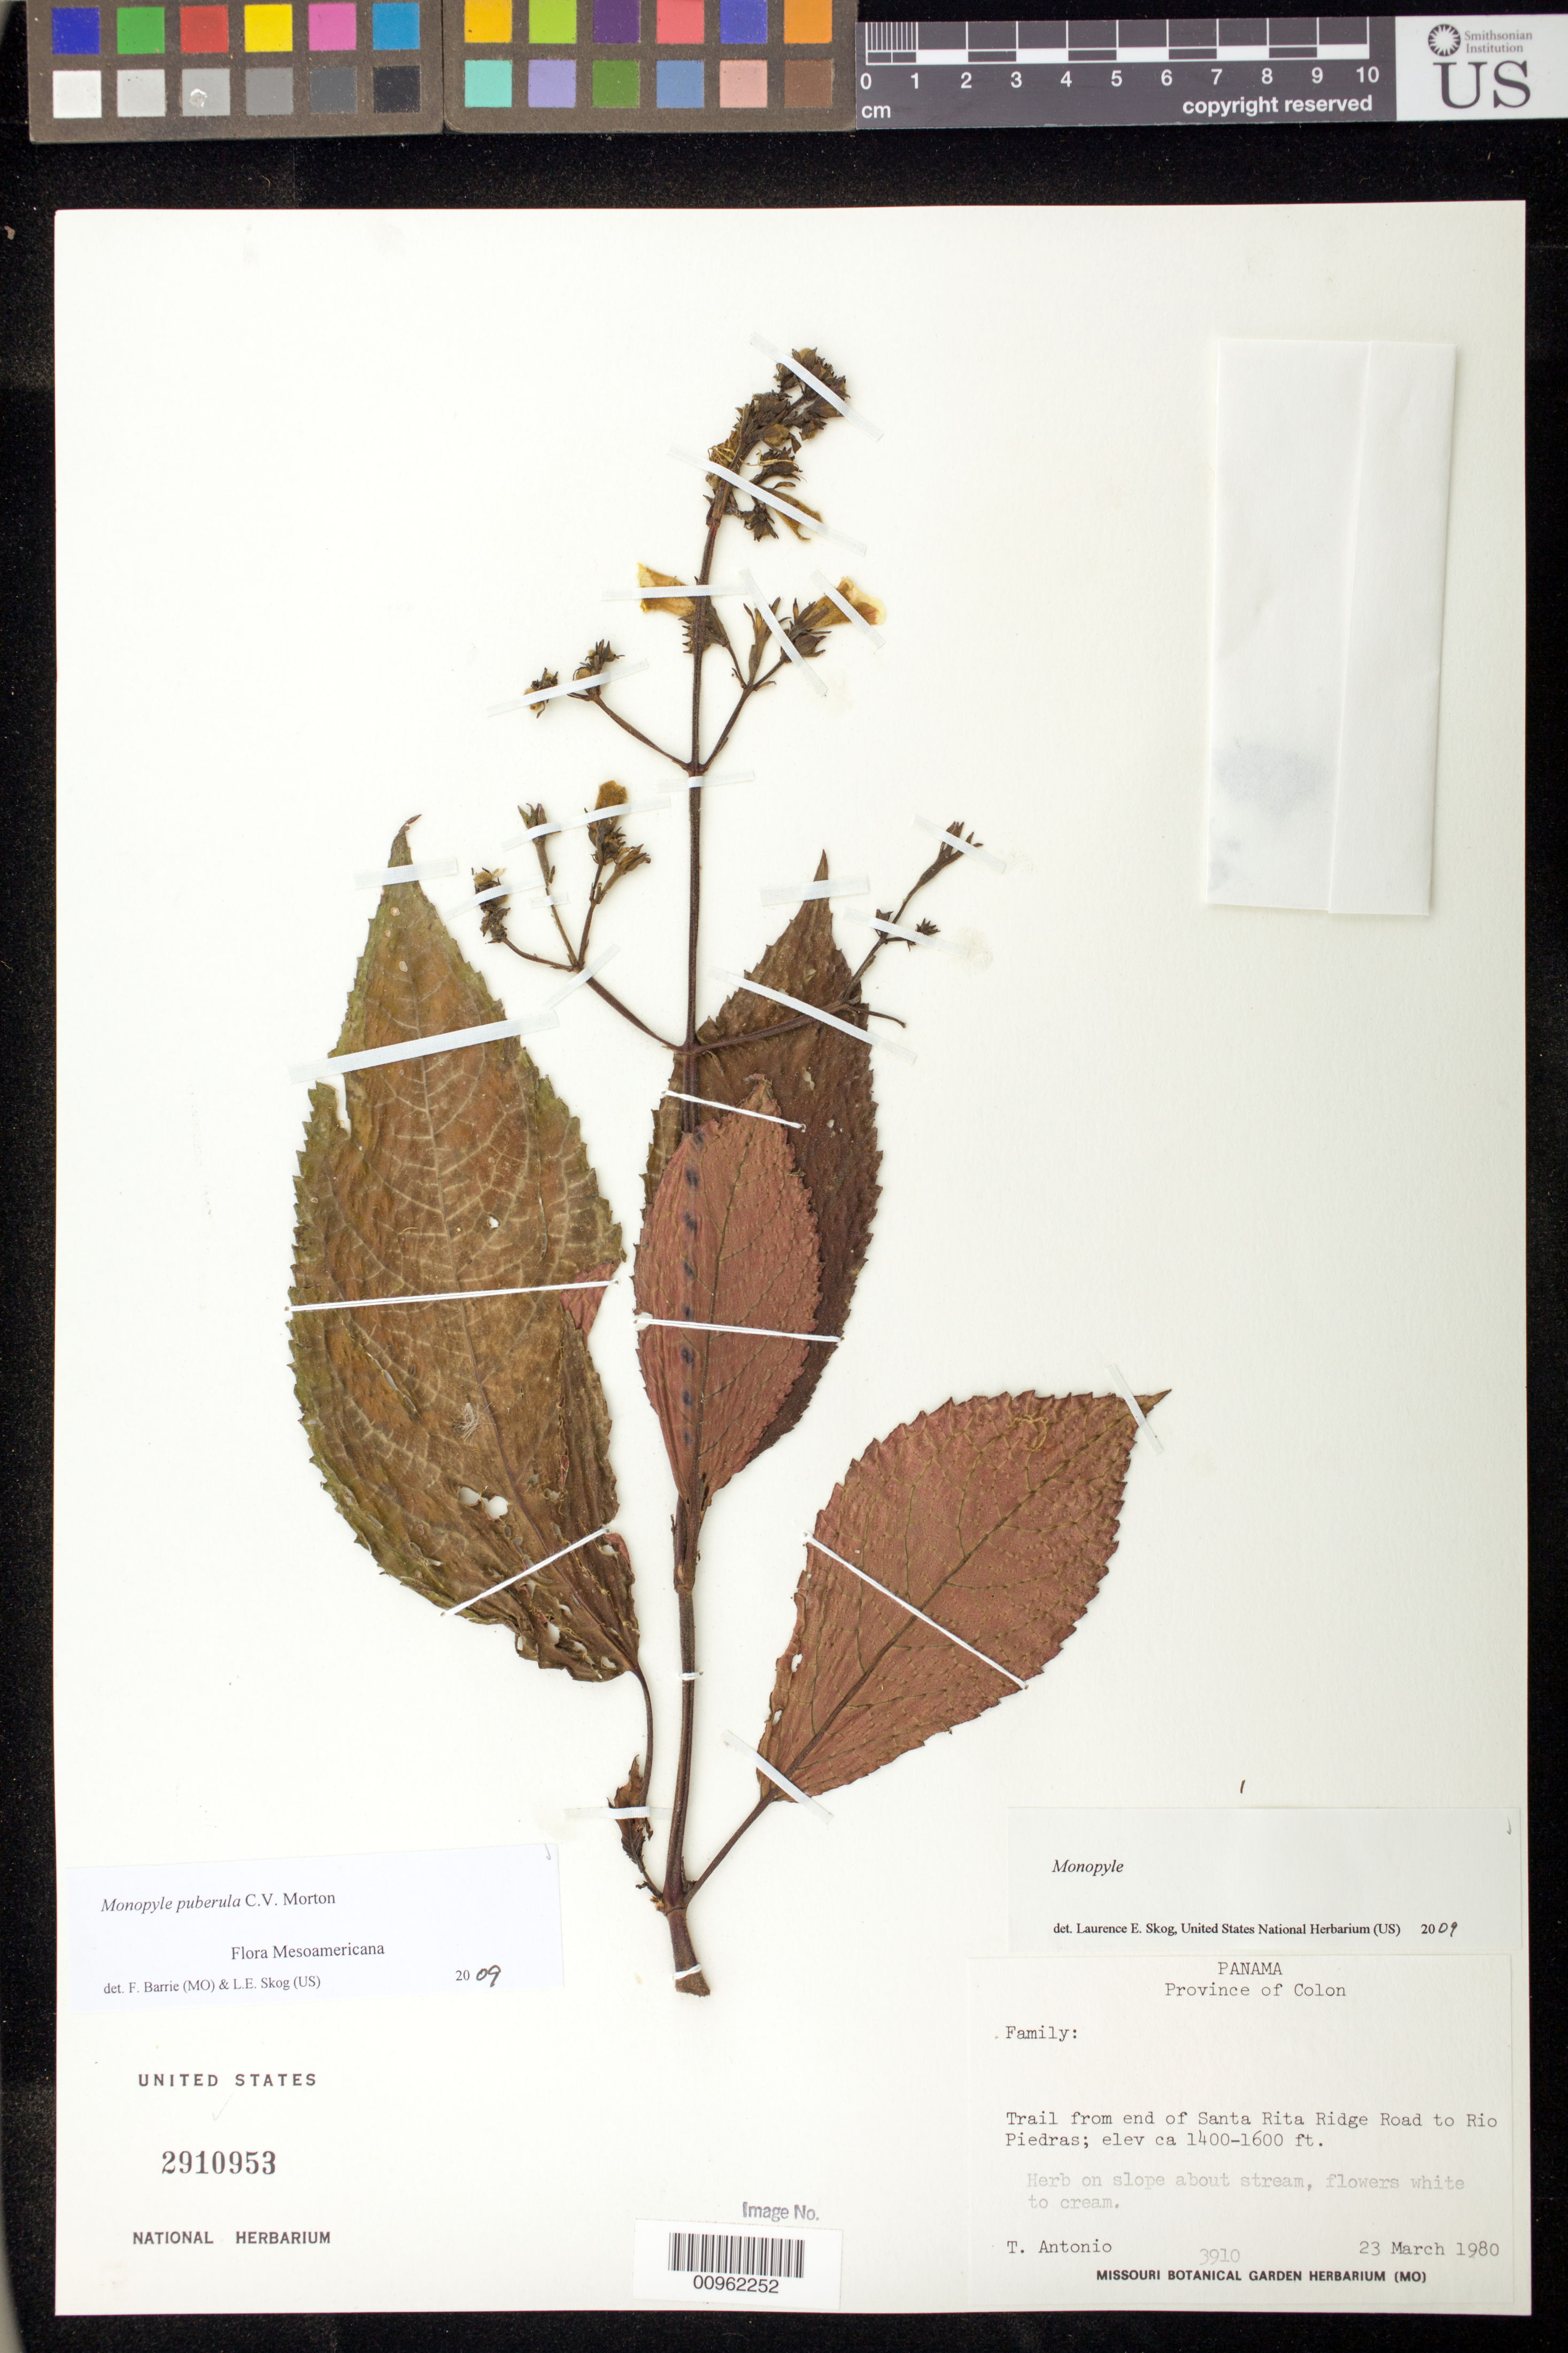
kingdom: Plantae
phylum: Tracheophyta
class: Magnoliopsida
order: Lamiales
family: Gesneriaceae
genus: Monopyle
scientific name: Monopyle puberula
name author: C.V. Morton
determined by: Barrie, F. R.; Skog, Laurence E.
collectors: T. Antonio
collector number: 3910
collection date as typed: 23 Mar 1980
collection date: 1980-03-23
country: Panama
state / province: Colón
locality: Trail from end of Santa Rita ridge road to Rio Piedras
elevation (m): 427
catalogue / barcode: US 2910953